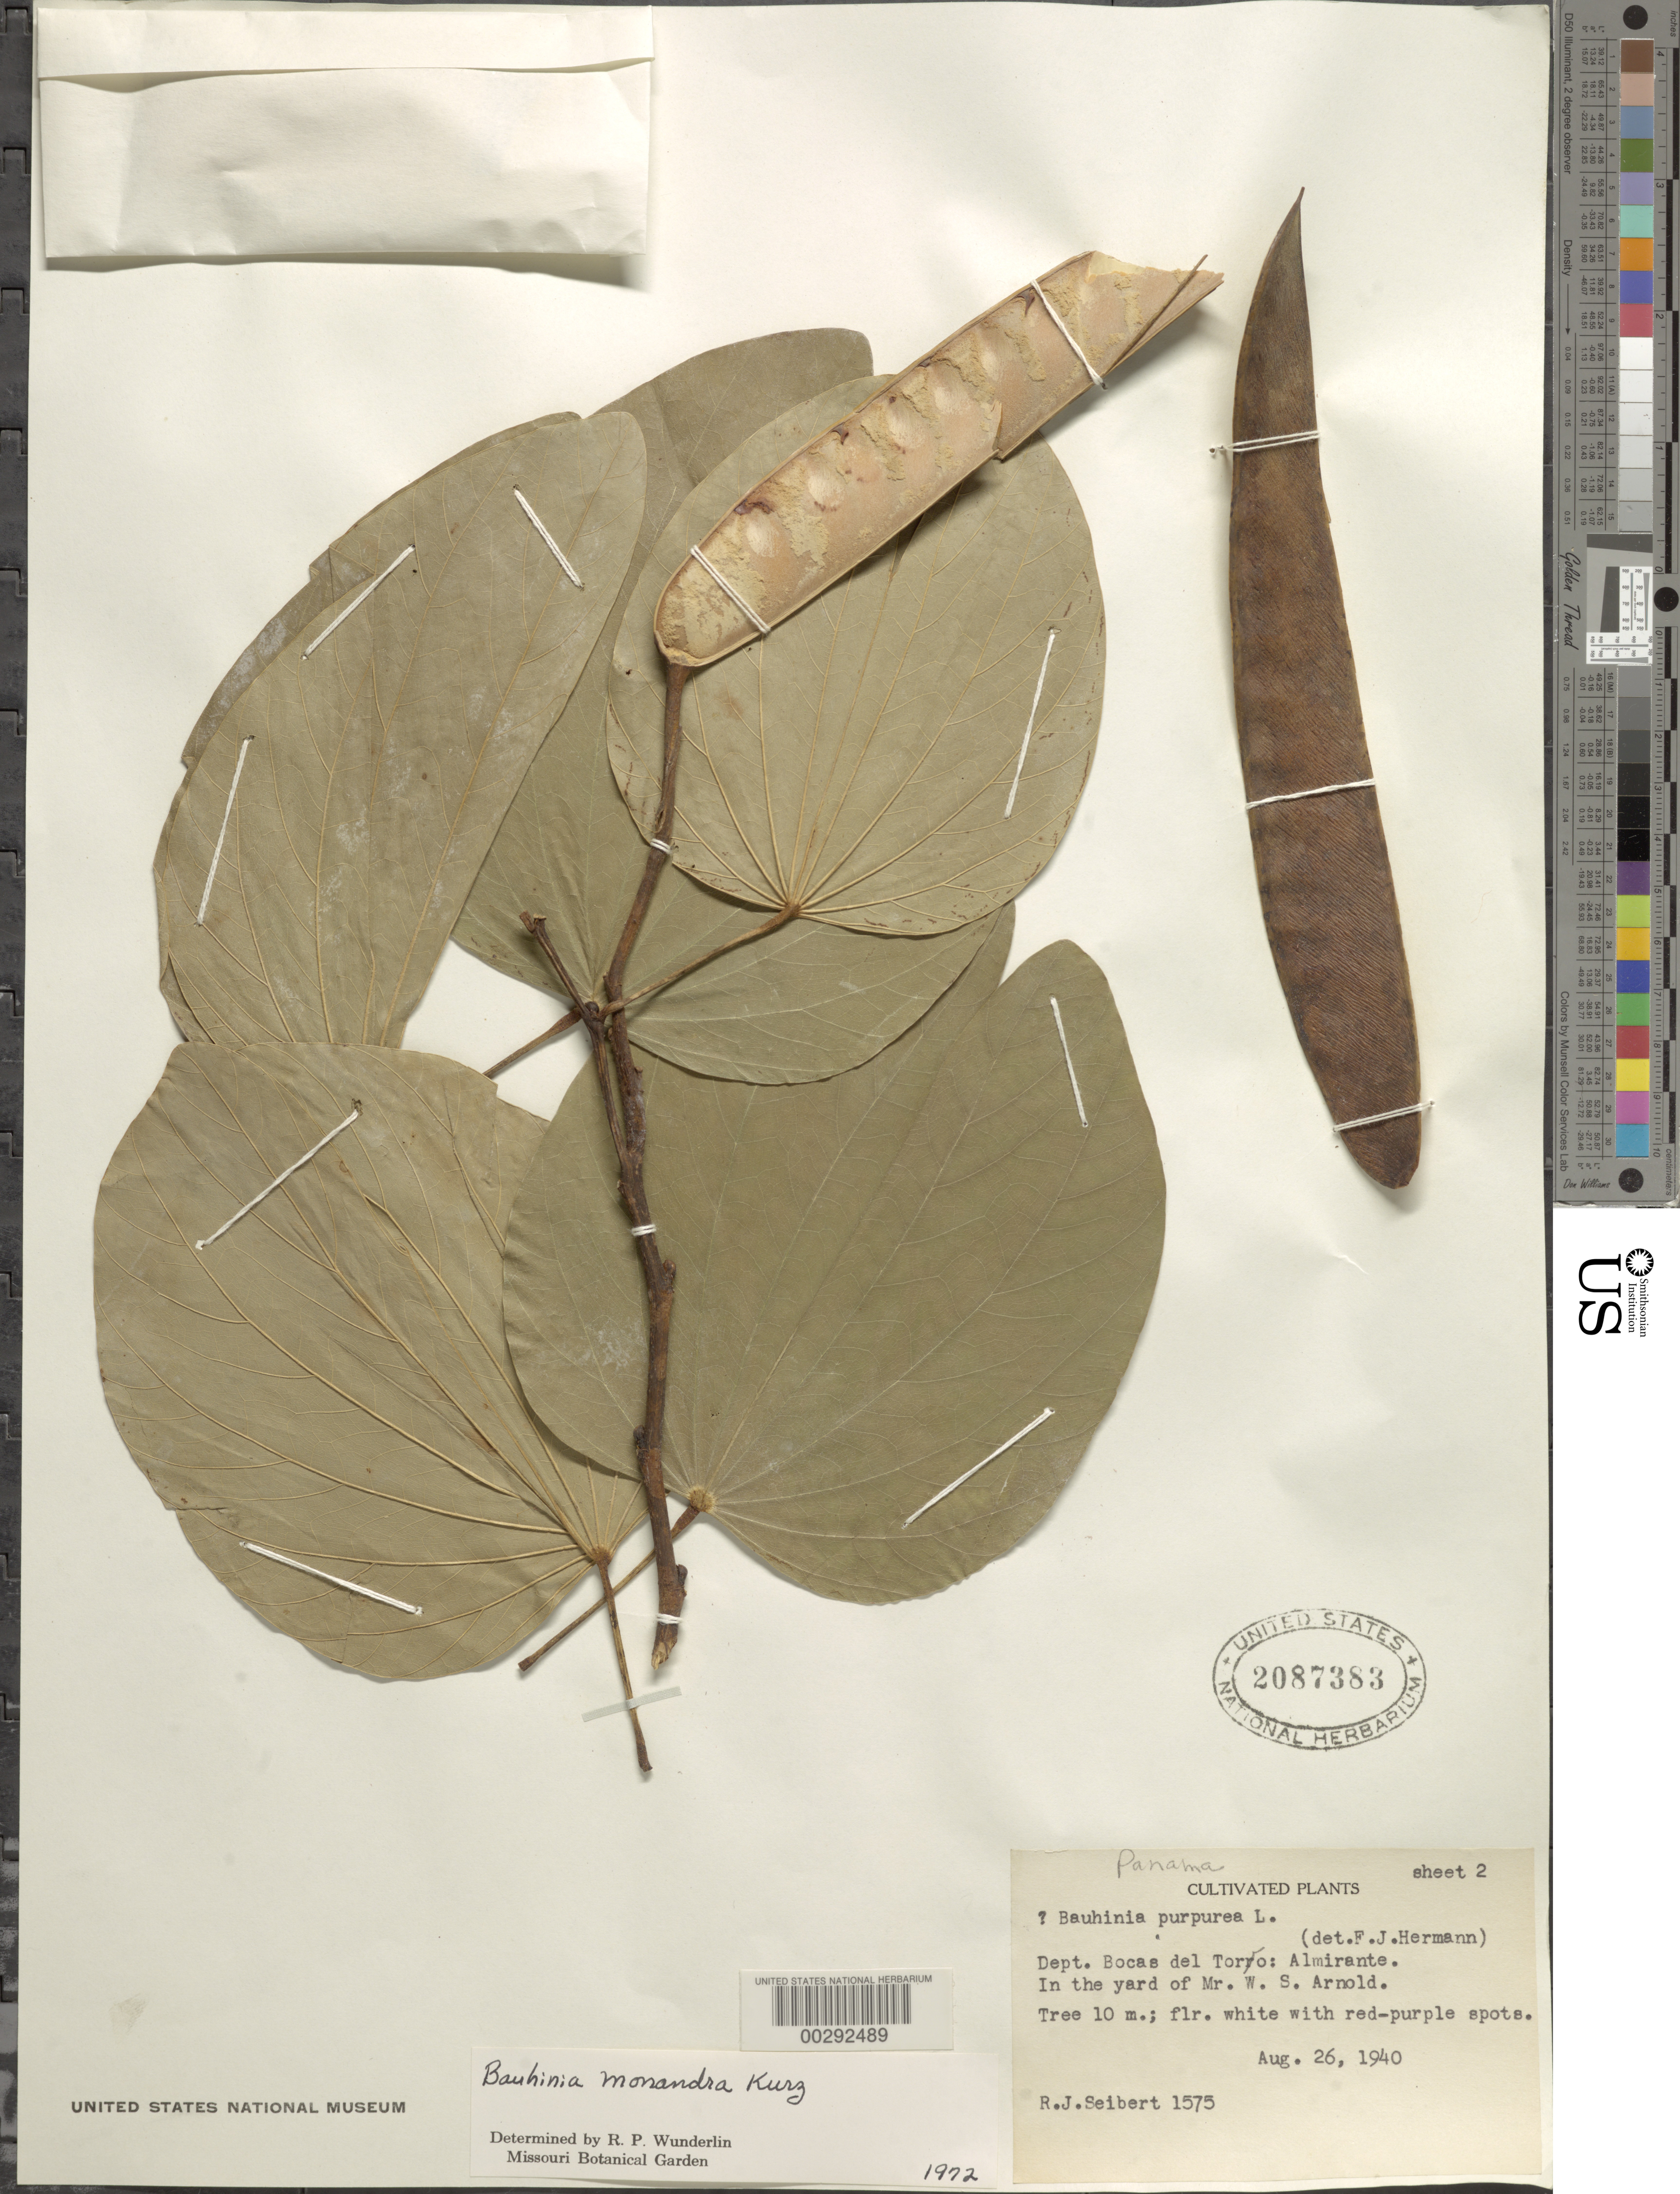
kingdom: Plantae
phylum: Tracheophyta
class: Magnoliopsida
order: Fabales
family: Fabaceae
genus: Bauhinia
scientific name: Bauhinia monandra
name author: Kurz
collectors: R. J. Seibert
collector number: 1575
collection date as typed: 26 Aug 1940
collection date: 1940-08-26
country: Panama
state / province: Bocas del Toro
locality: Almirante, in the yard of W.S. Arnold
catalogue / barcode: US 2087383